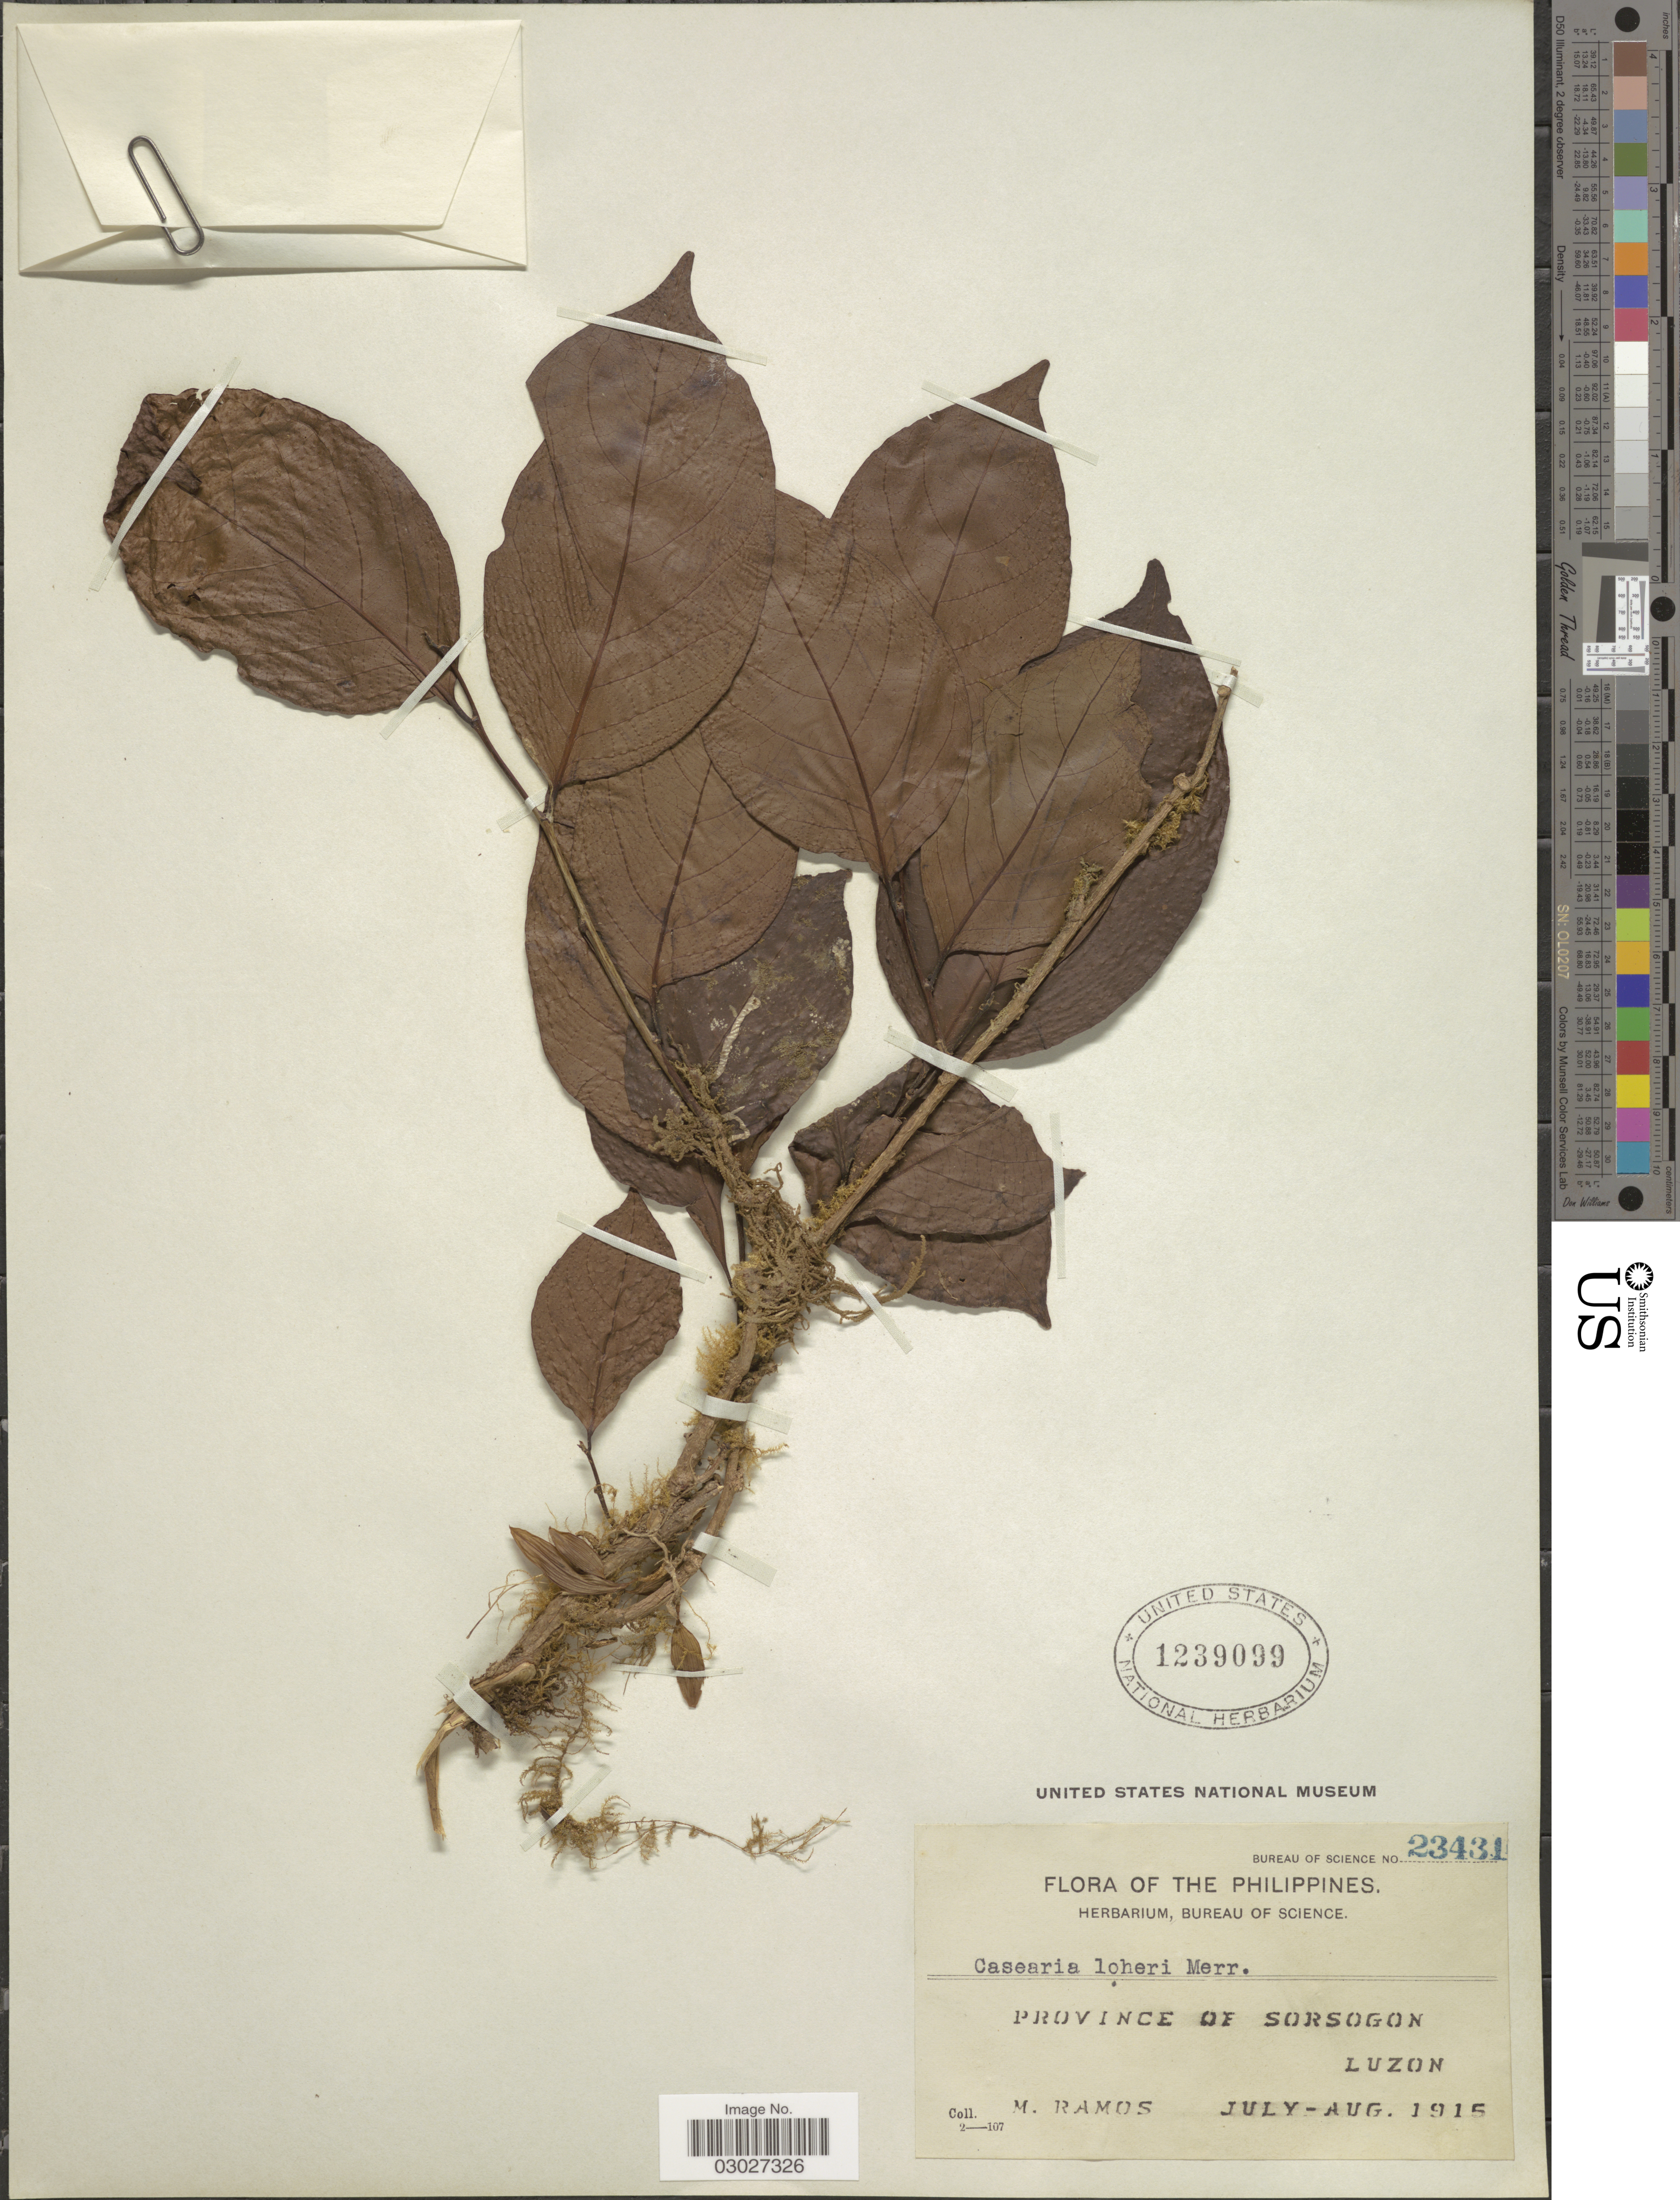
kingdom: Plantae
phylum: Tracheophyta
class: Magnoliopsida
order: Malpighiales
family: Salicaceae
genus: Casearia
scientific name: Casearia loheri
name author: Merr.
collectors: M. Ramos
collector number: Bureau of science 23431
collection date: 1915-07/1915-08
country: Philippines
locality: Province of Sorsogon, Luzon.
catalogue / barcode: US 1239099